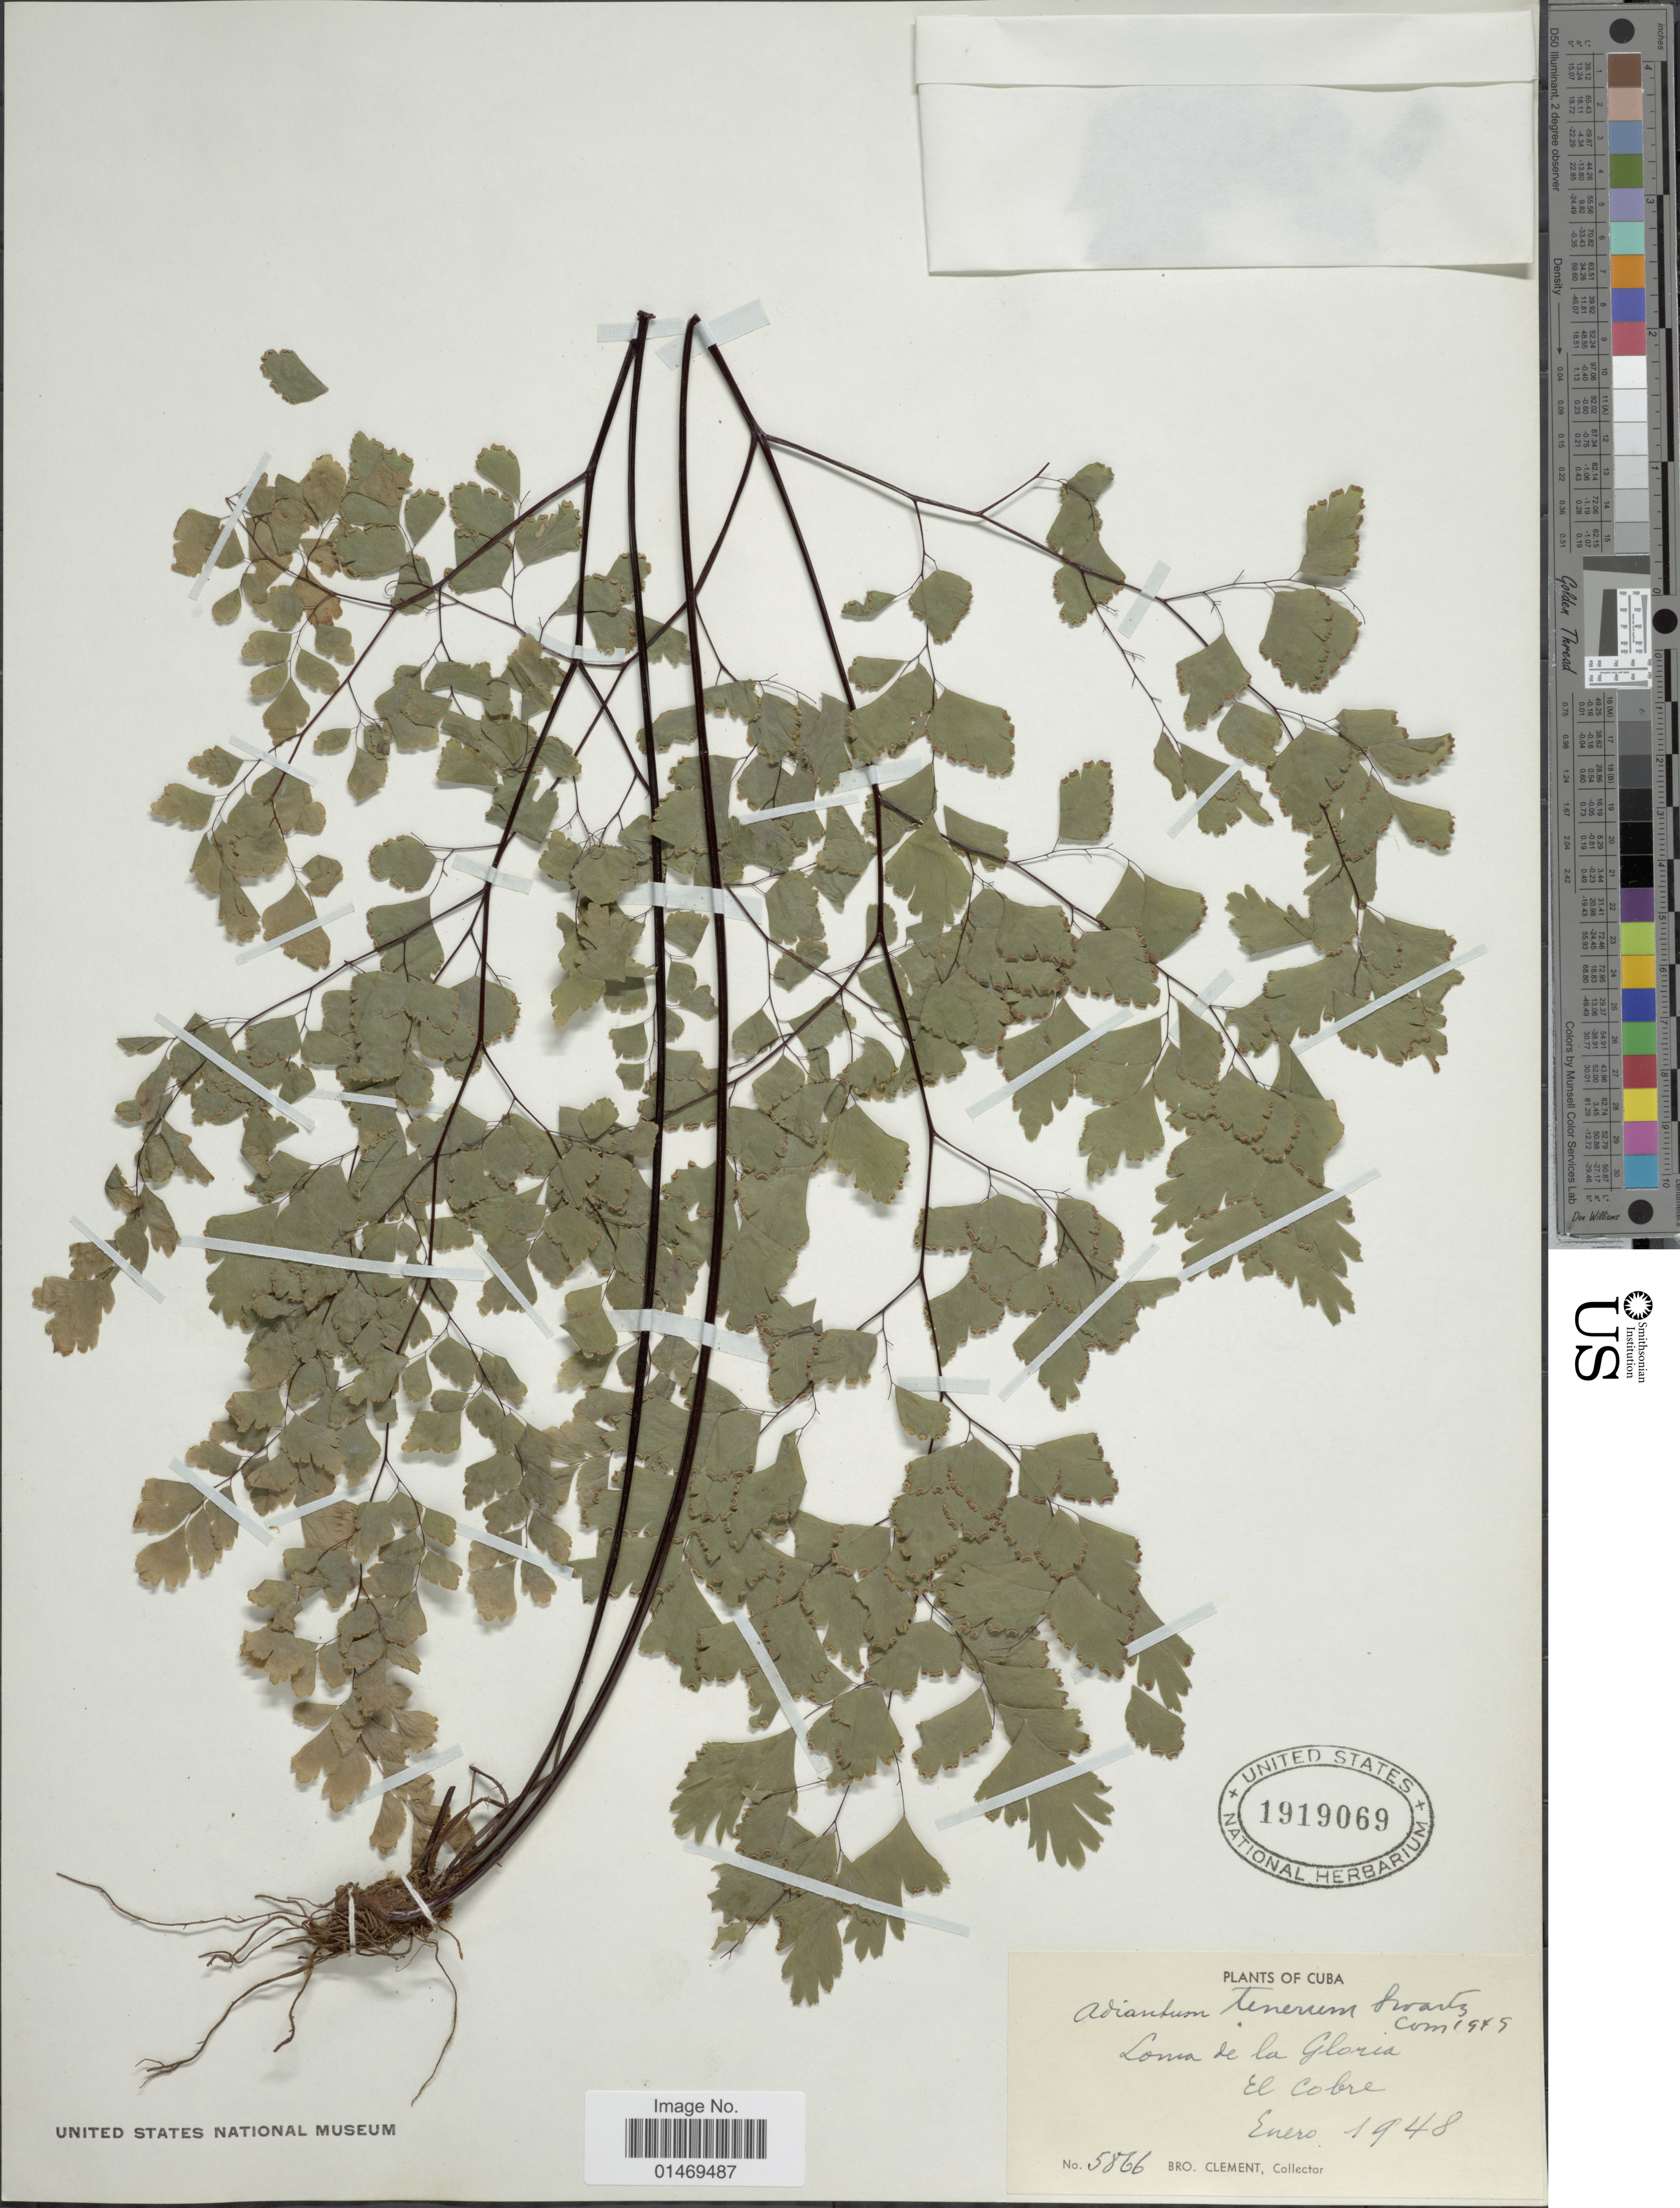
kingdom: Plantae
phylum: Tracheophyta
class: Polypodiopsida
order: Polypodiales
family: Pteridaceae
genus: Adiantum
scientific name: Adiantum tenerum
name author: Sw.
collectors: A. Clément Téteau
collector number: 5866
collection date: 1948-01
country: Cuba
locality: Loma de la Gloria, El Cobre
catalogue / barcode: US 1919069